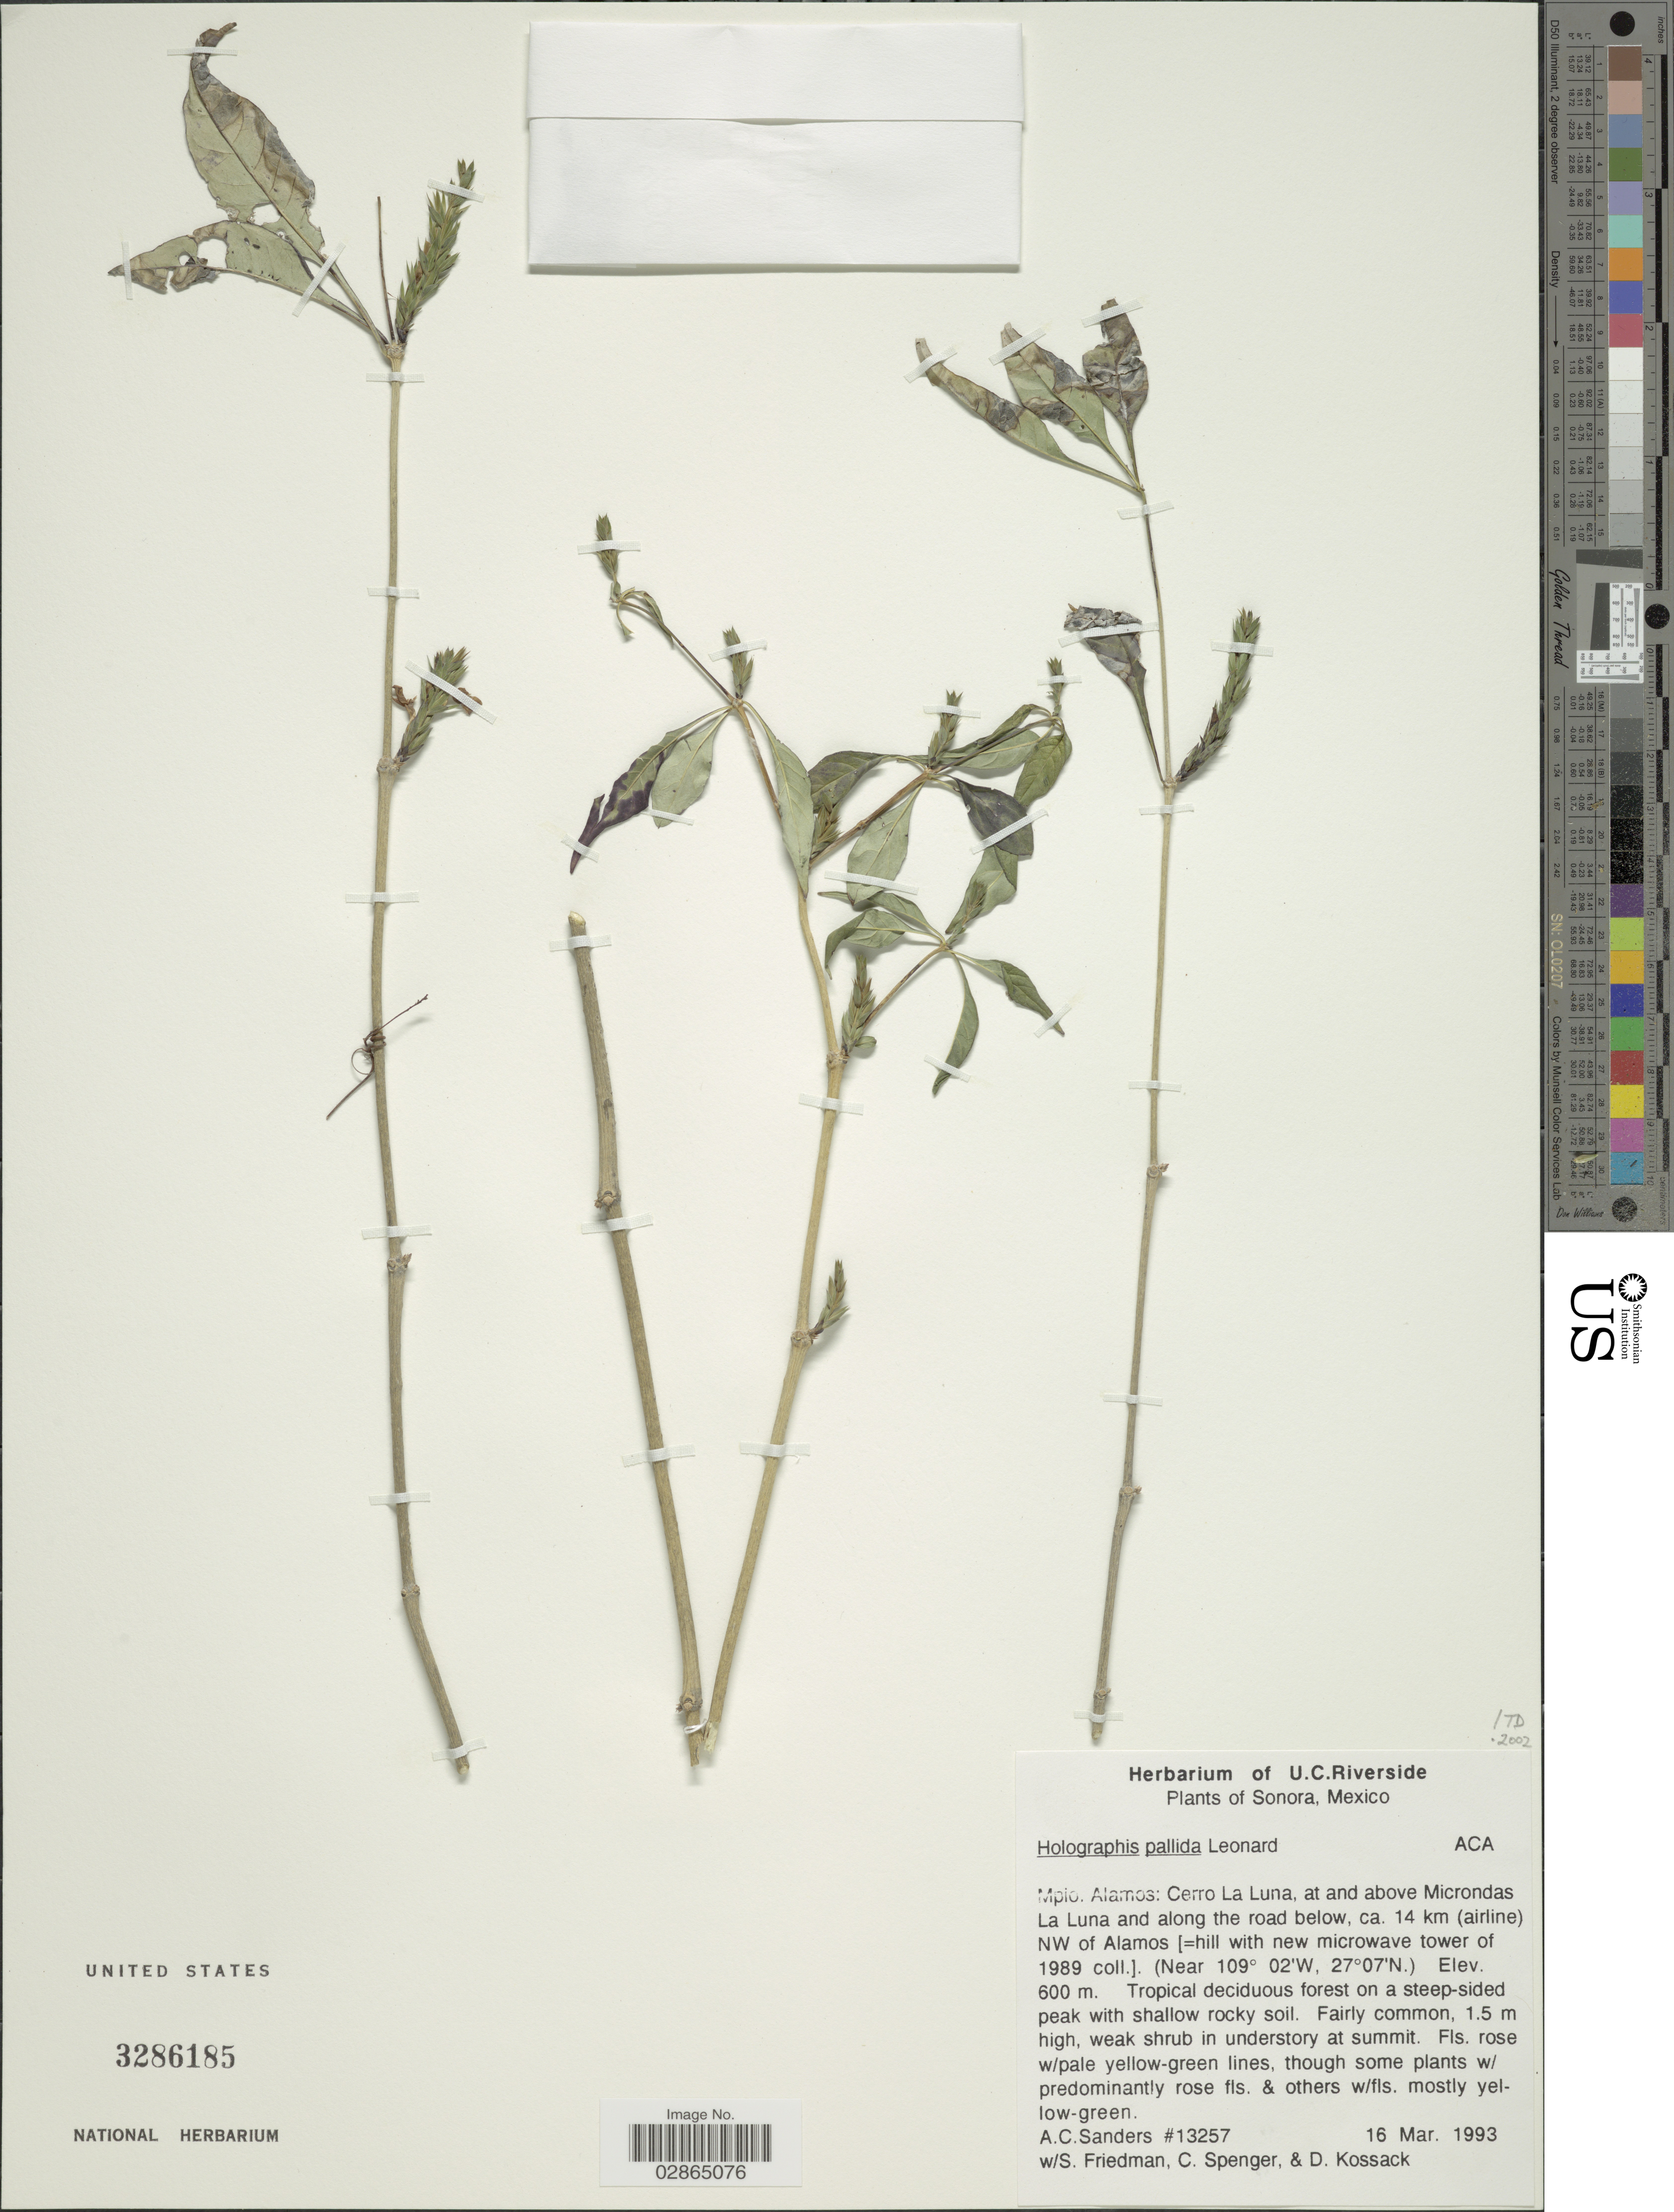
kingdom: Plantae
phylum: Tracheophyta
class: Magnoliopsida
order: Lamiales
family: Acanthaceae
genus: Holographis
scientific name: Holographis pallida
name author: Leonard & Gentry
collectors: A. Sanders, S. Friedmann, C. Spenger & D. Kossack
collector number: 13257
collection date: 1993-03-16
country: Mexico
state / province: Sonora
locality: Mpio. Alamos: Cerro La Luna, at and above Microndas La Luna and along the road below, ca. 14 km (airline) NW of Alamos [=hill with new microwave tower of 1989 coll.].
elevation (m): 600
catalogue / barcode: US 3286185